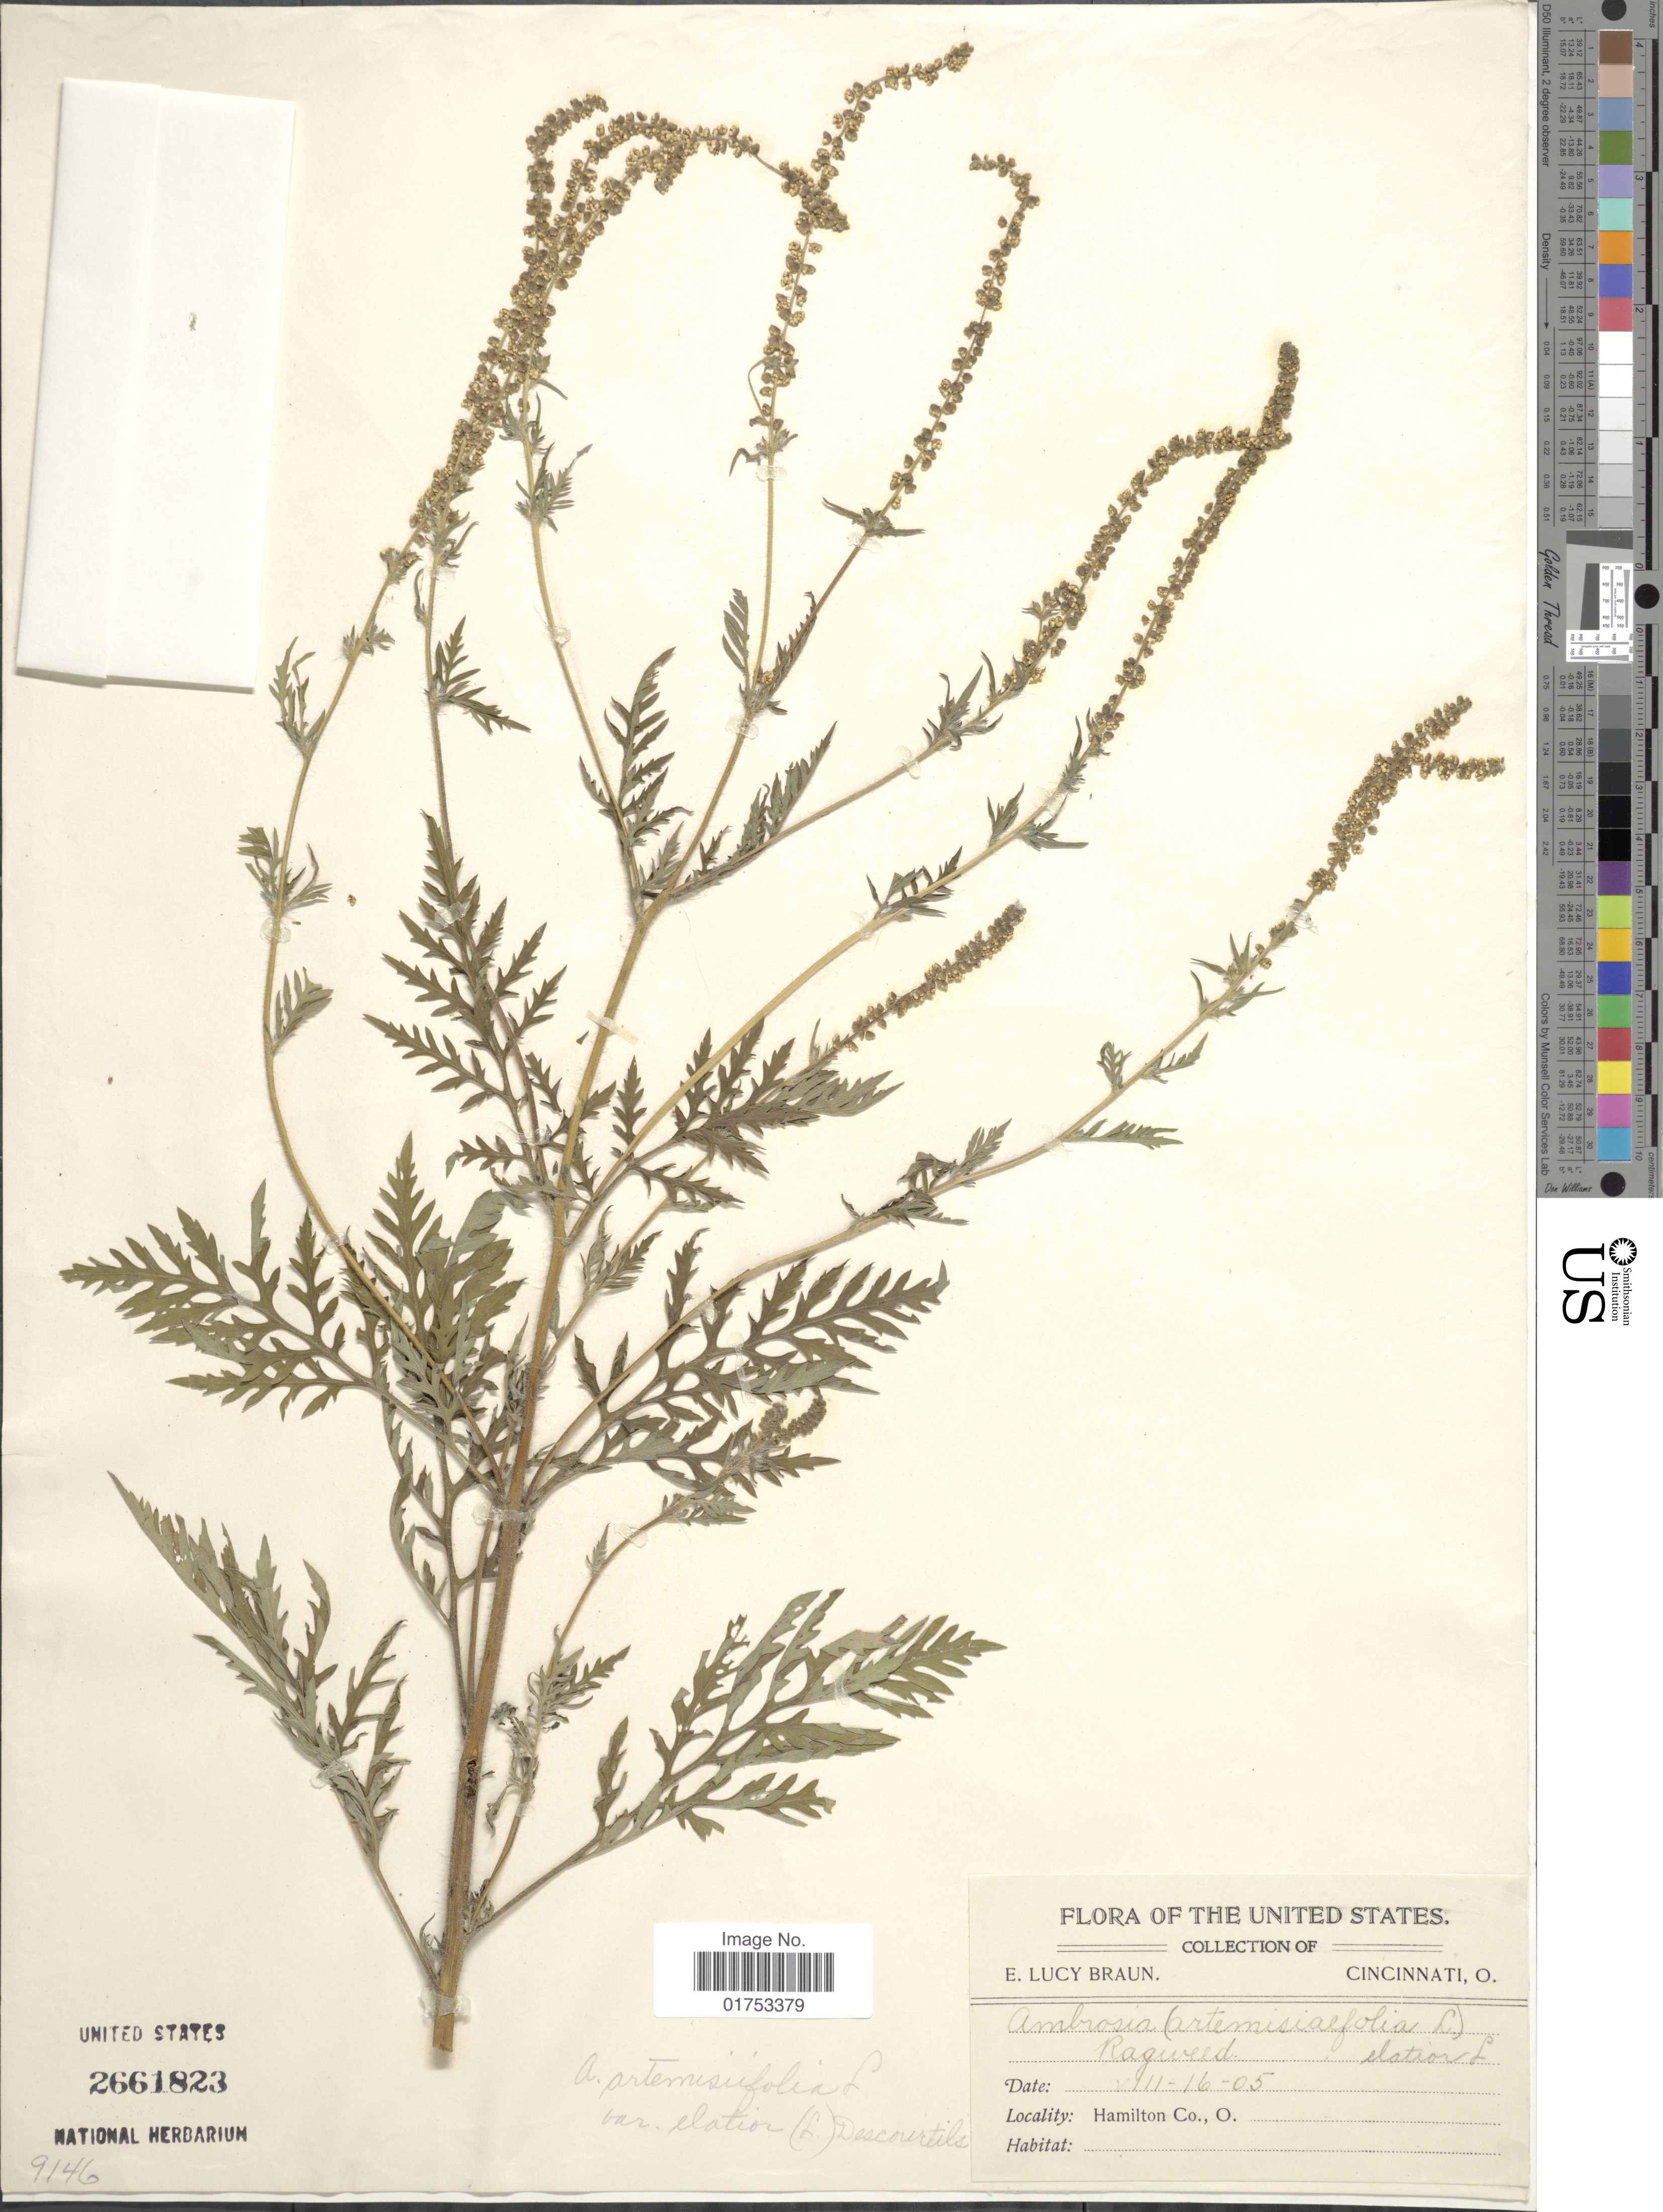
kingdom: Plantae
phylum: Tracheophyta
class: Magnoliopsida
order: Asterales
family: Asteraceae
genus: Ambrosia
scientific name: Ambrosia artemisiifolia var. elatior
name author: (L.) Descourt.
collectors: E. L. Braun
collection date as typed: Transcribed d/m/y: 16/8/05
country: United States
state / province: Ohio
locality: The United States, Hamilton Co., O.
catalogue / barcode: US 2661823